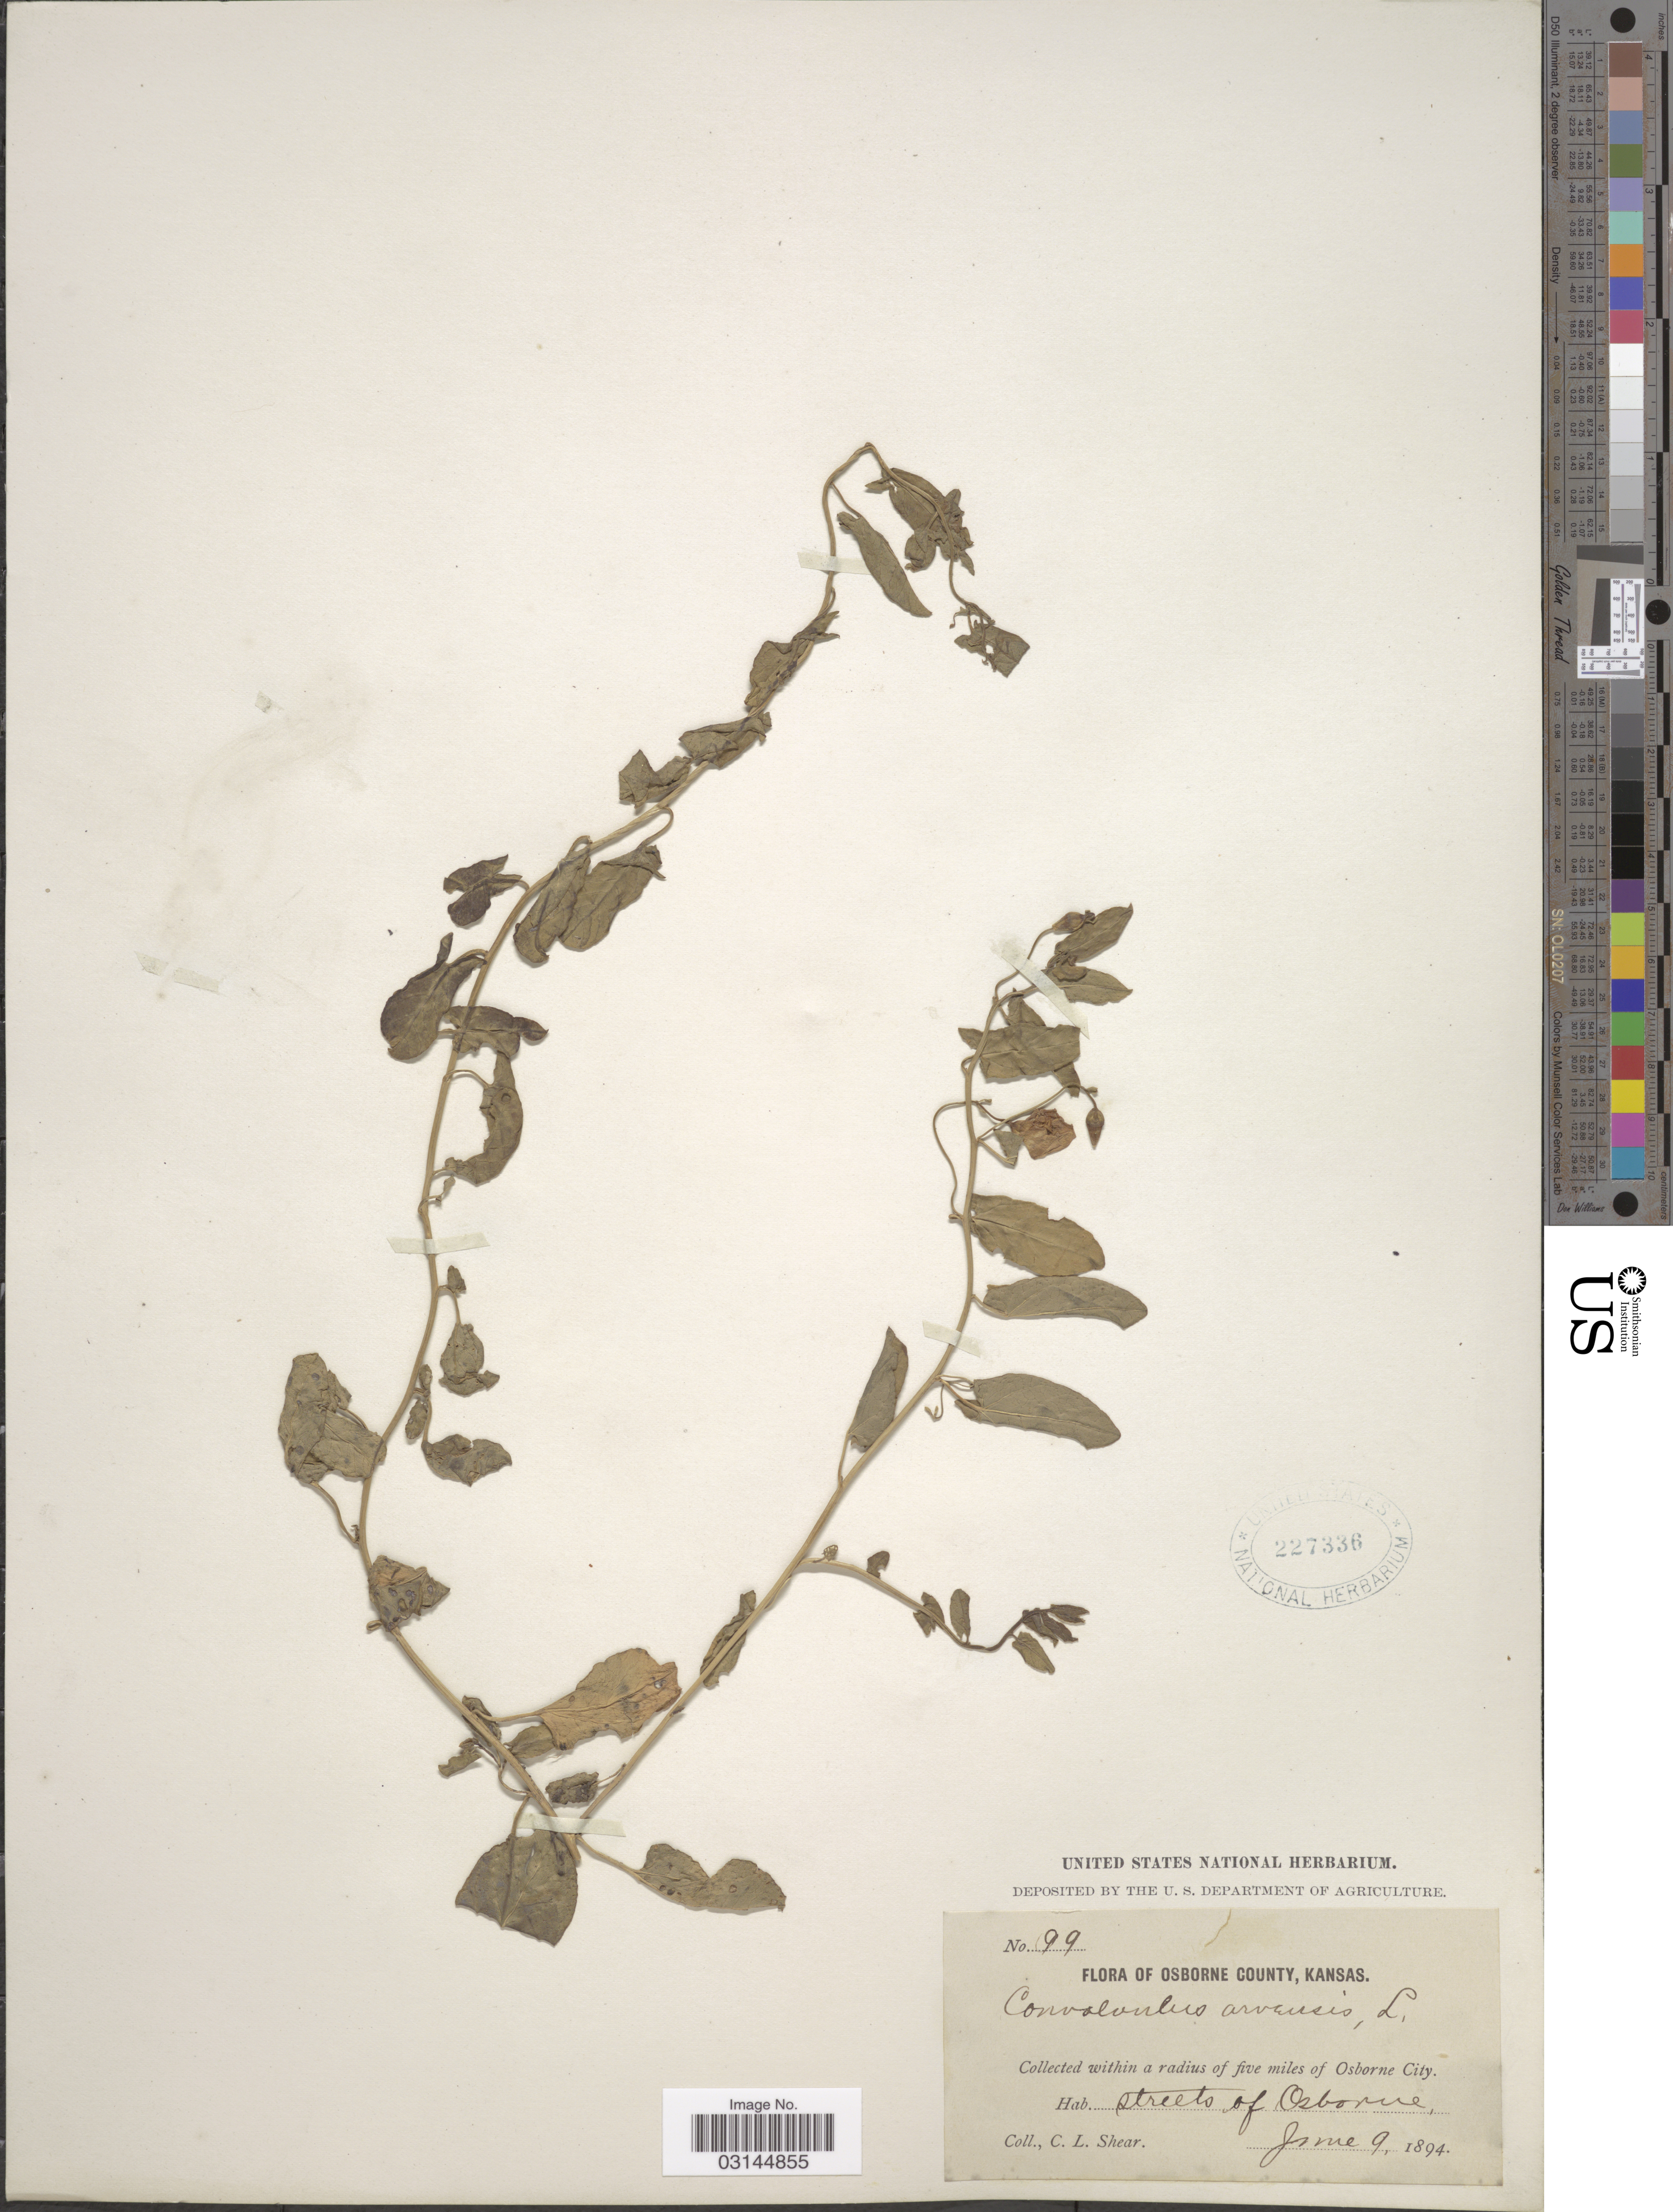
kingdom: Plantae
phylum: Tracheophyta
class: Magnoliopsida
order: Solanales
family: Convolvulaceae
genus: Convolvulus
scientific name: Convolvulus arvensis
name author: L.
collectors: C. L. Shear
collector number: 99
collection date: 1894-06-09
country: United States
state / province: Kansas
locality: Osborne County, within a radius of five miles of Osborne City, Streets of Osborne.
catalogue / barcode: US 227336